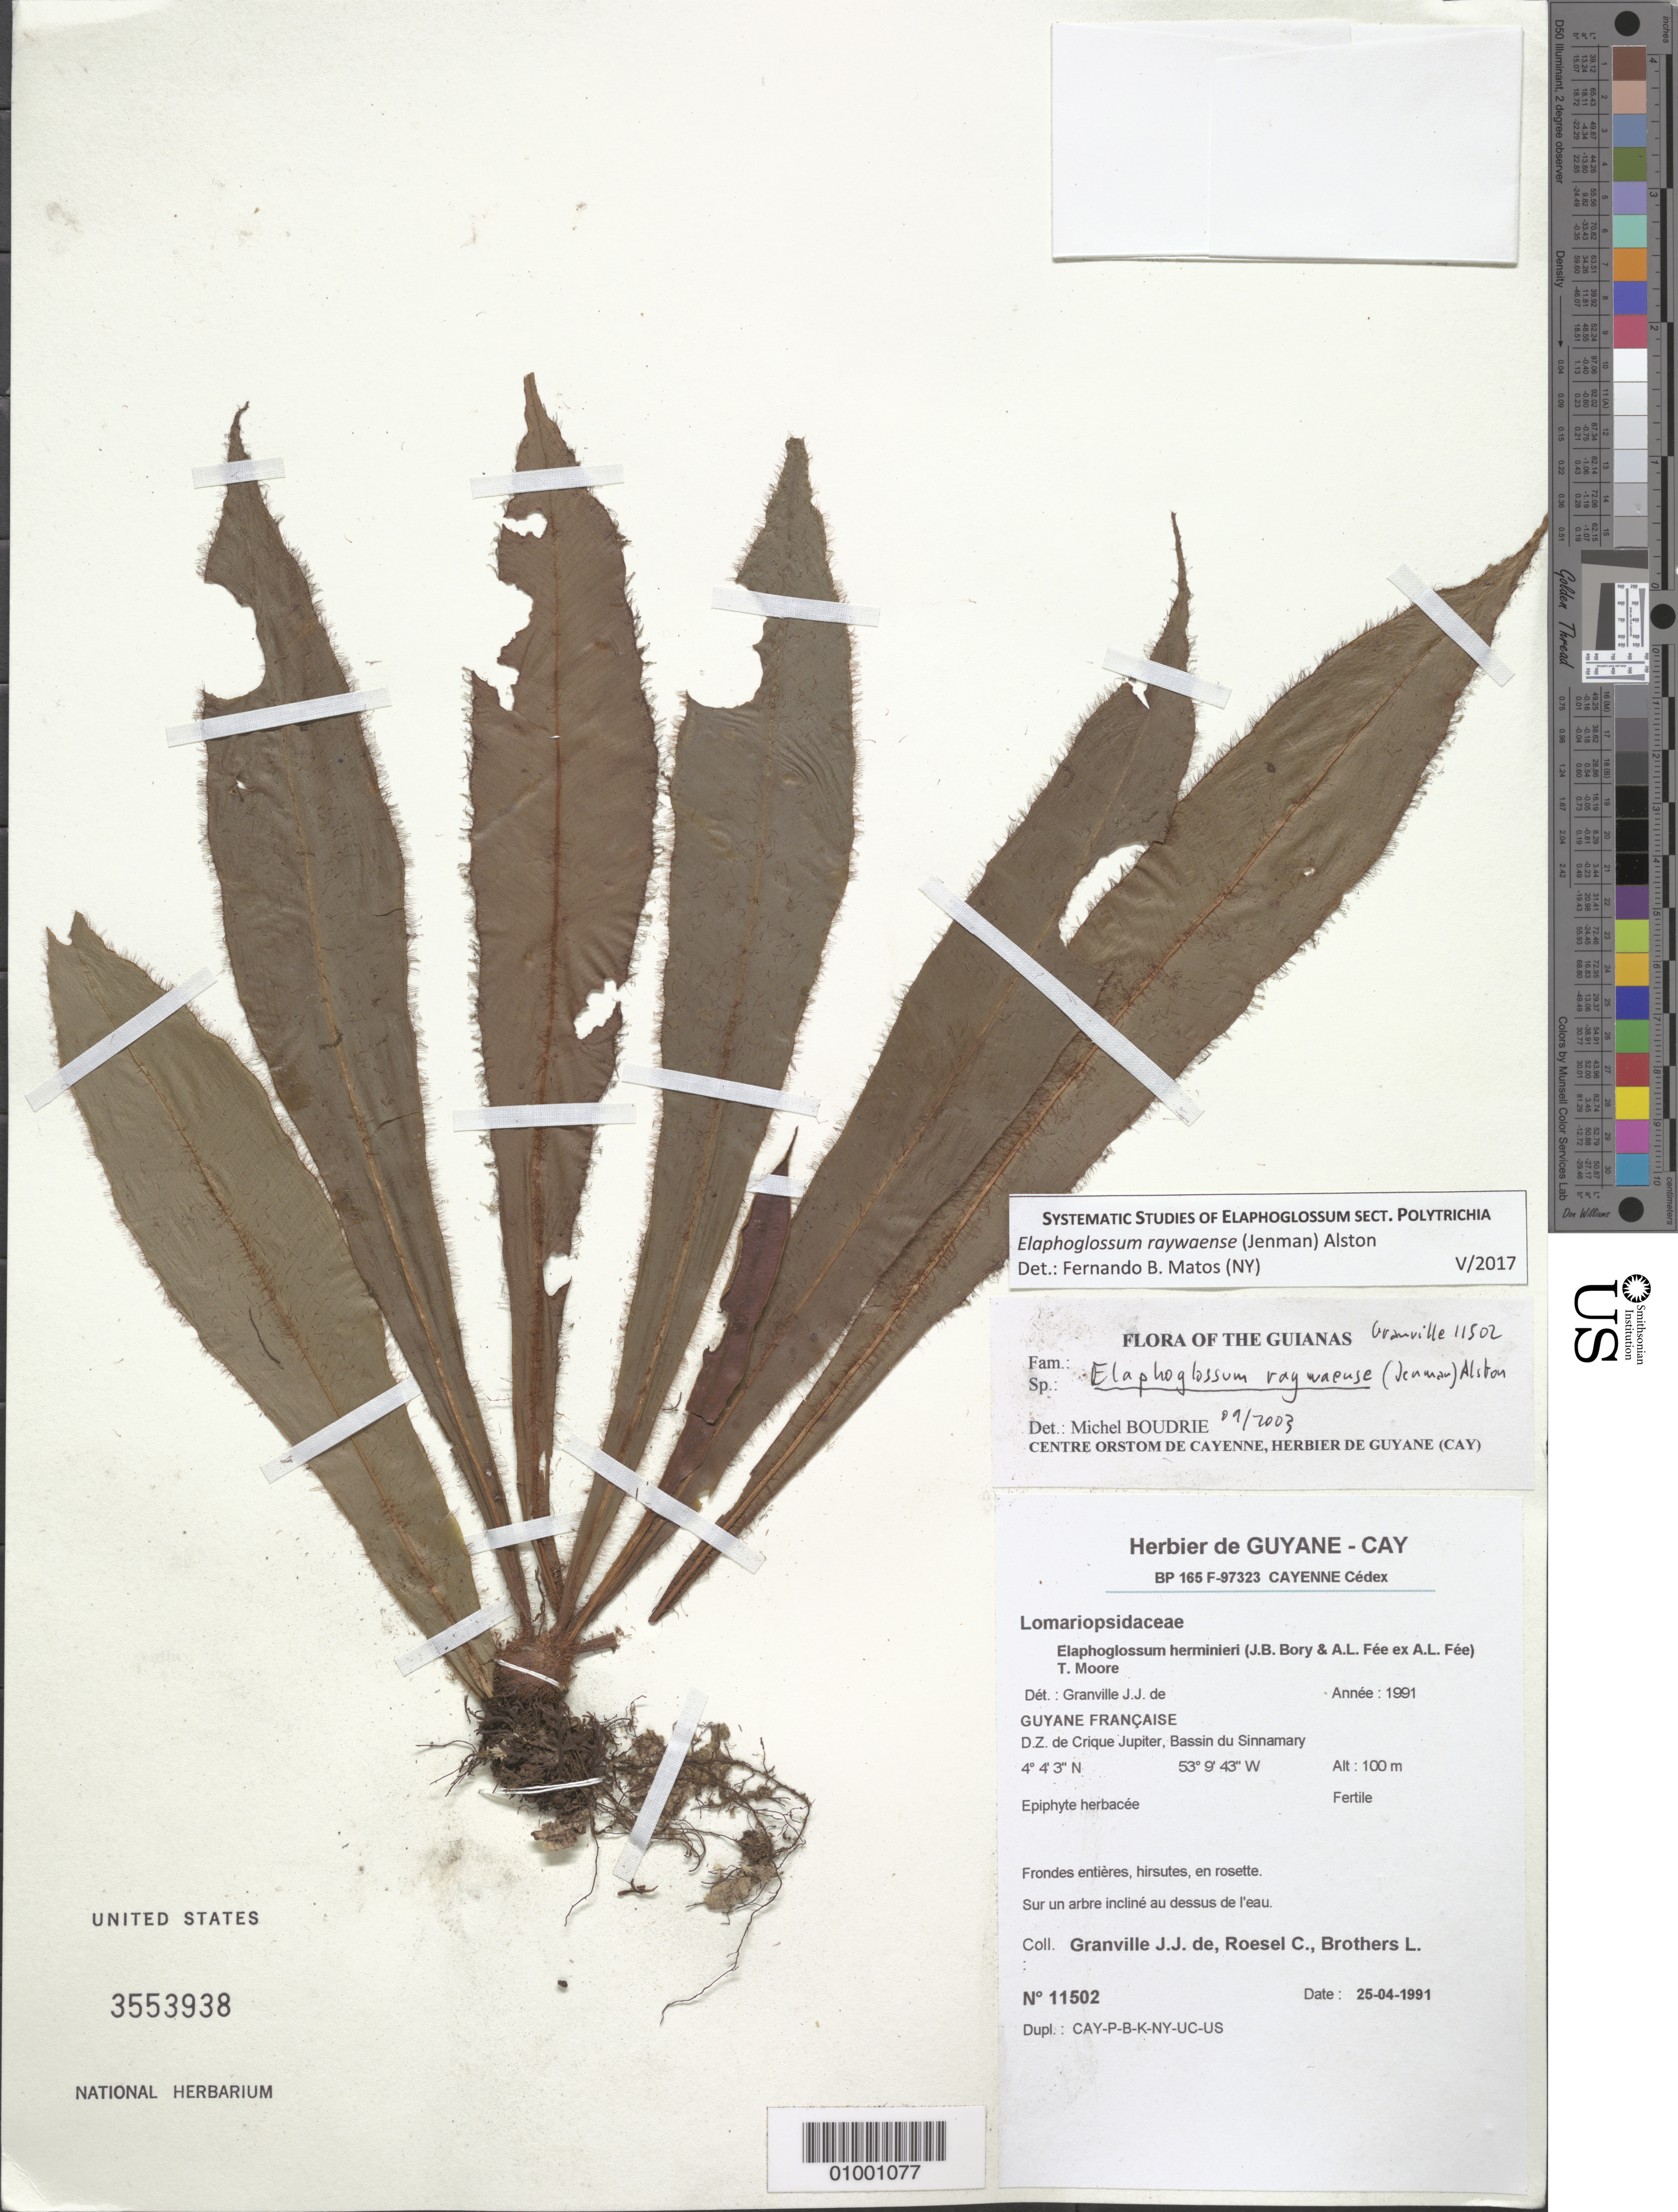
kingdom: Plantae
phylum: Tracheophyta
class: Polypodiopsida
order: Polypodiales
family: Dryopteridaceae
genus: Elaphoglossum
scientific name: Elaphoglossum raywaense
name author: (Jenman) Alston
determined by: Boudrie, M.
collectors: J.-J. de Granville, C. S. Roesel & L. Brothers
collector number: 11502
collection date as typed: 25-Apr-91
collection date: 1991-04-25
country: French Guiana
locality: D.Z. de Crique Jupiter, Bassin du Sinnamary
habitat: Sur un arbre incline au dessus de l'eau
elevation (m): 100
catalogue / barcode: US 3553938